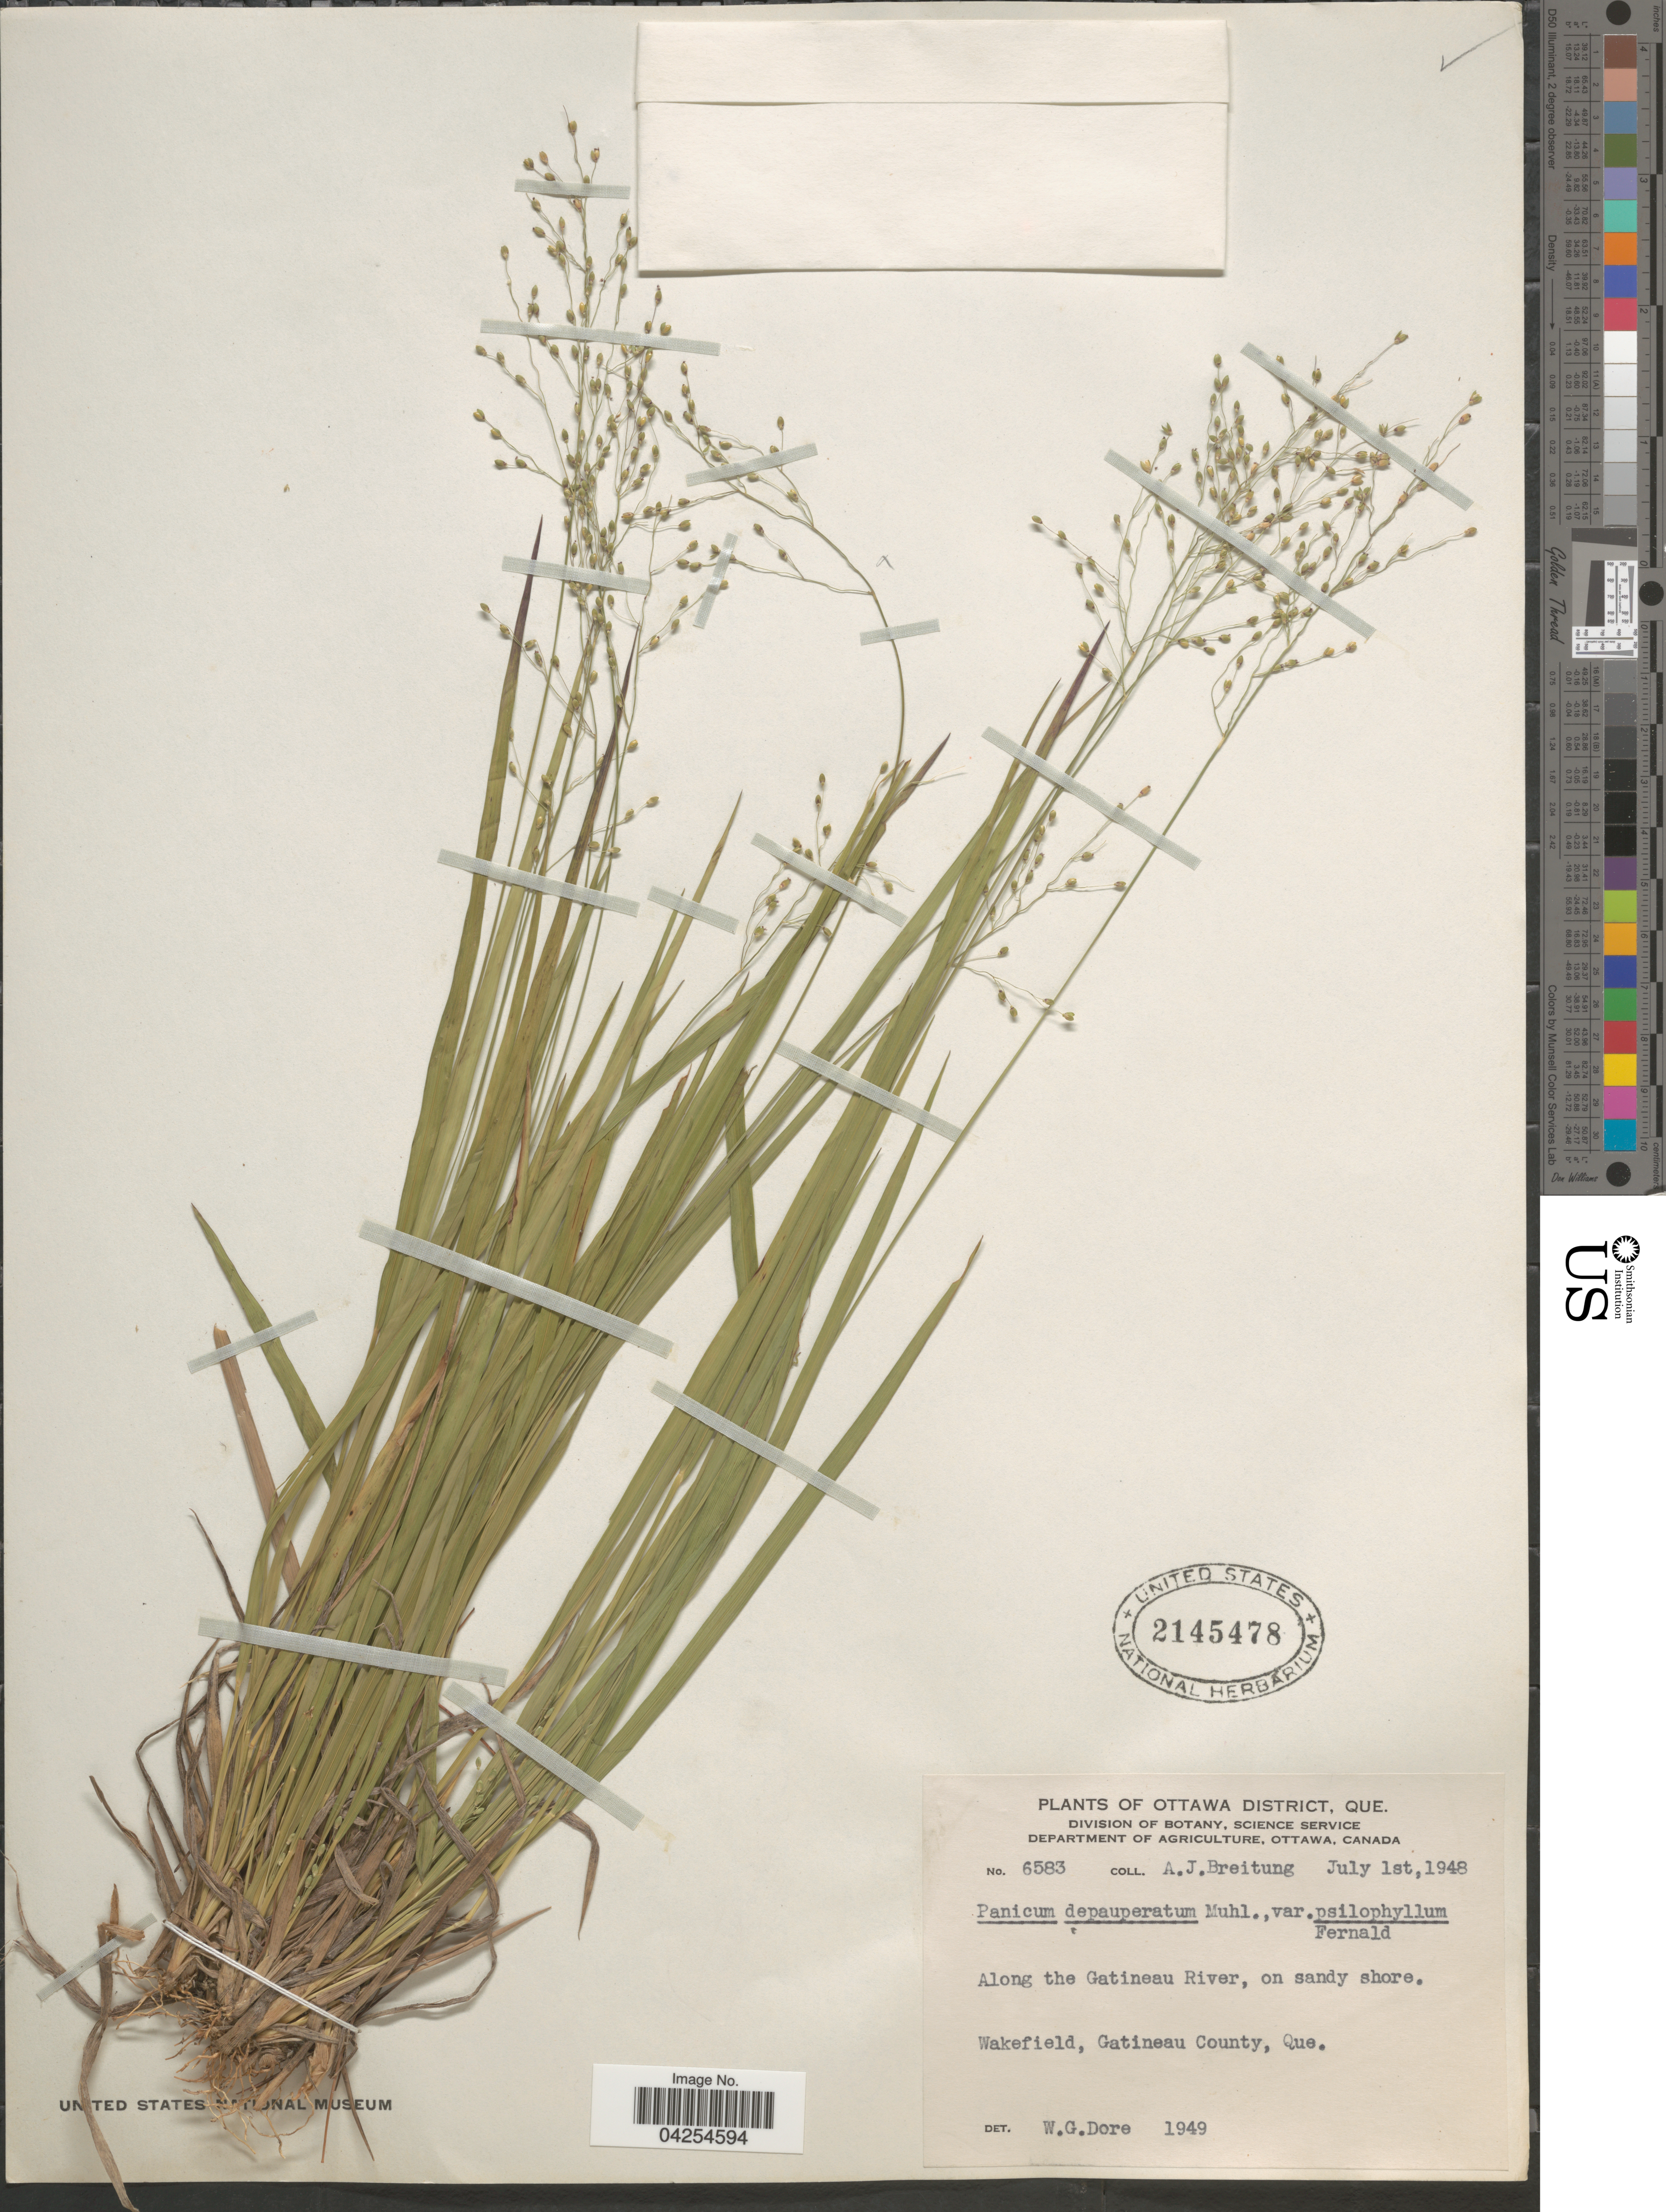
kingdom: Plantae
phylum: Tracheophyta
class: Liliopsida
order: Poales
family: Poaceae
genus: Dichanthelium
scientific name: Dichanthelium depauperatum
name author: (Muhl.) Gould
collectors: A. Breitung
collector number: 6583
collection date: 1948-07-01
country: Canada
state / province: Quebec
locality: Ottawa District. Along the Gatineau River, on sandy shore. Wakefield, Gatineau County.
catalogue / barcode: US 2145478